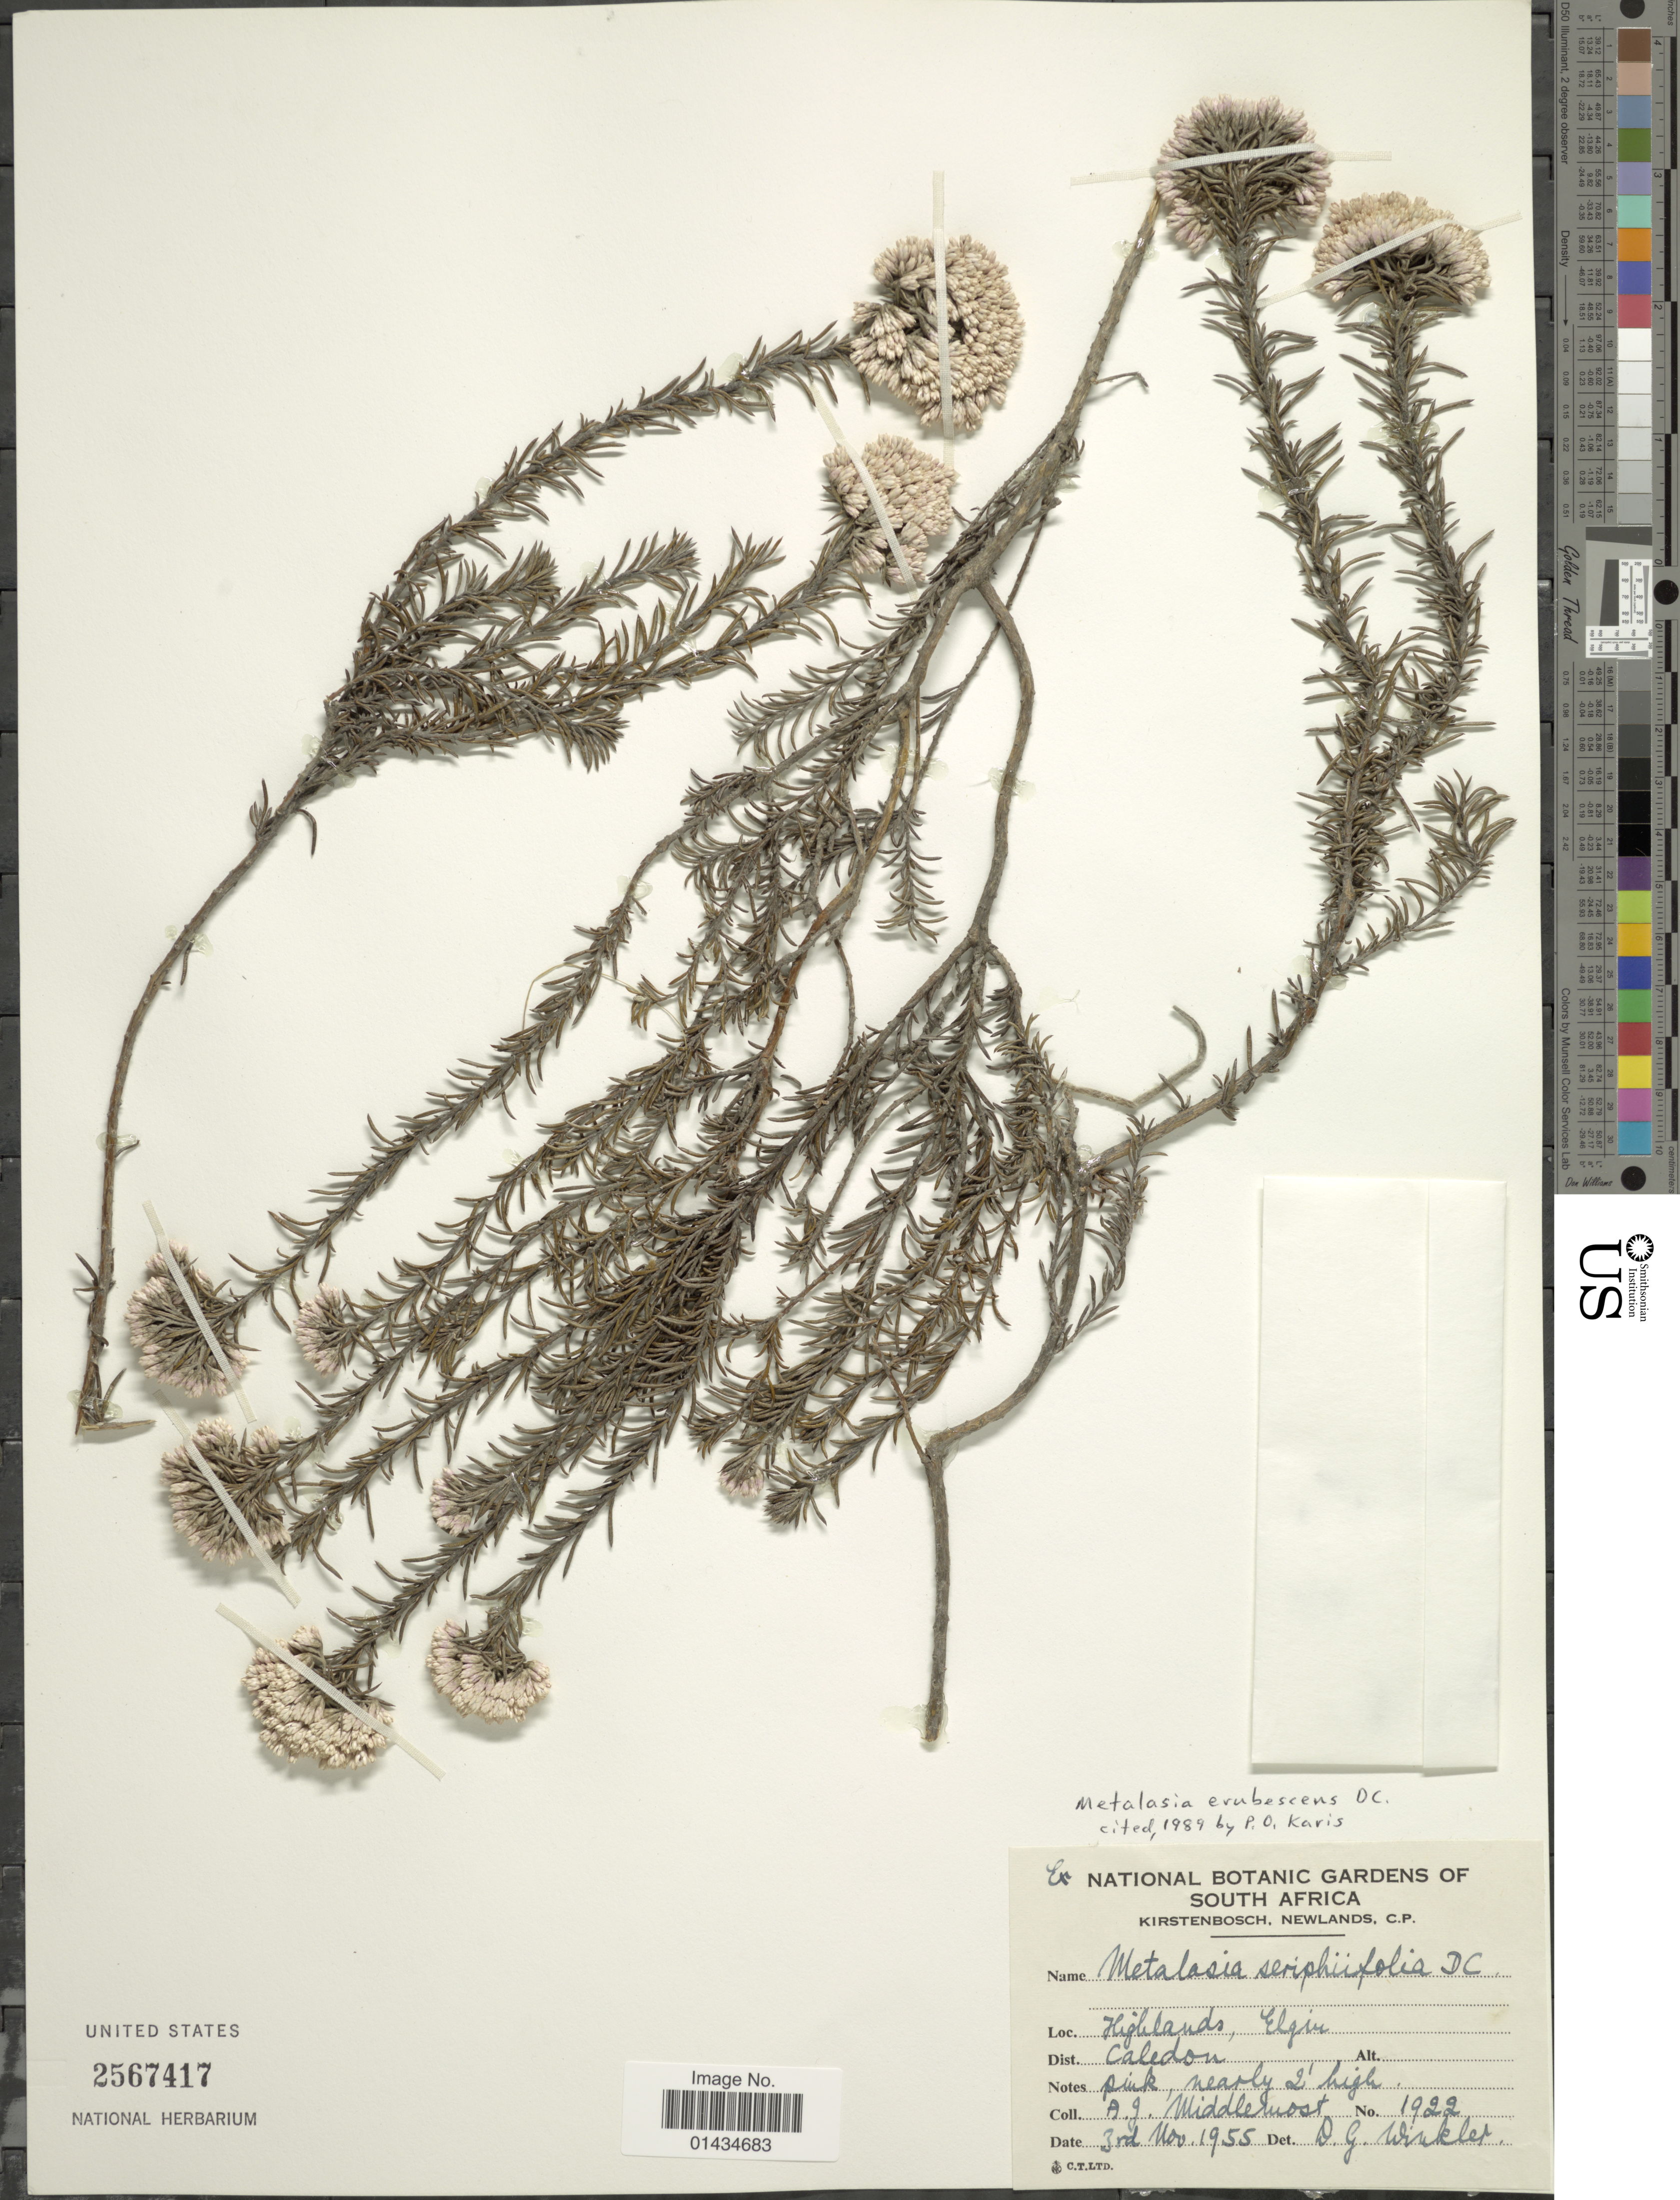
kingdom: Plantae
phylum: Tracheophyta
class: Magnoliopsida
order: Asterales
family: Asteraceae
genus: Metalasia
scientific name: Metalasia erubescens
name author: DC.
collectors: A. Middlemost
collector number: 1922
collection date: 1955-11-03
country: South Africa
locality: Highlands, Elgin Dist. Caledon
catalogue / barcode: US 2567417